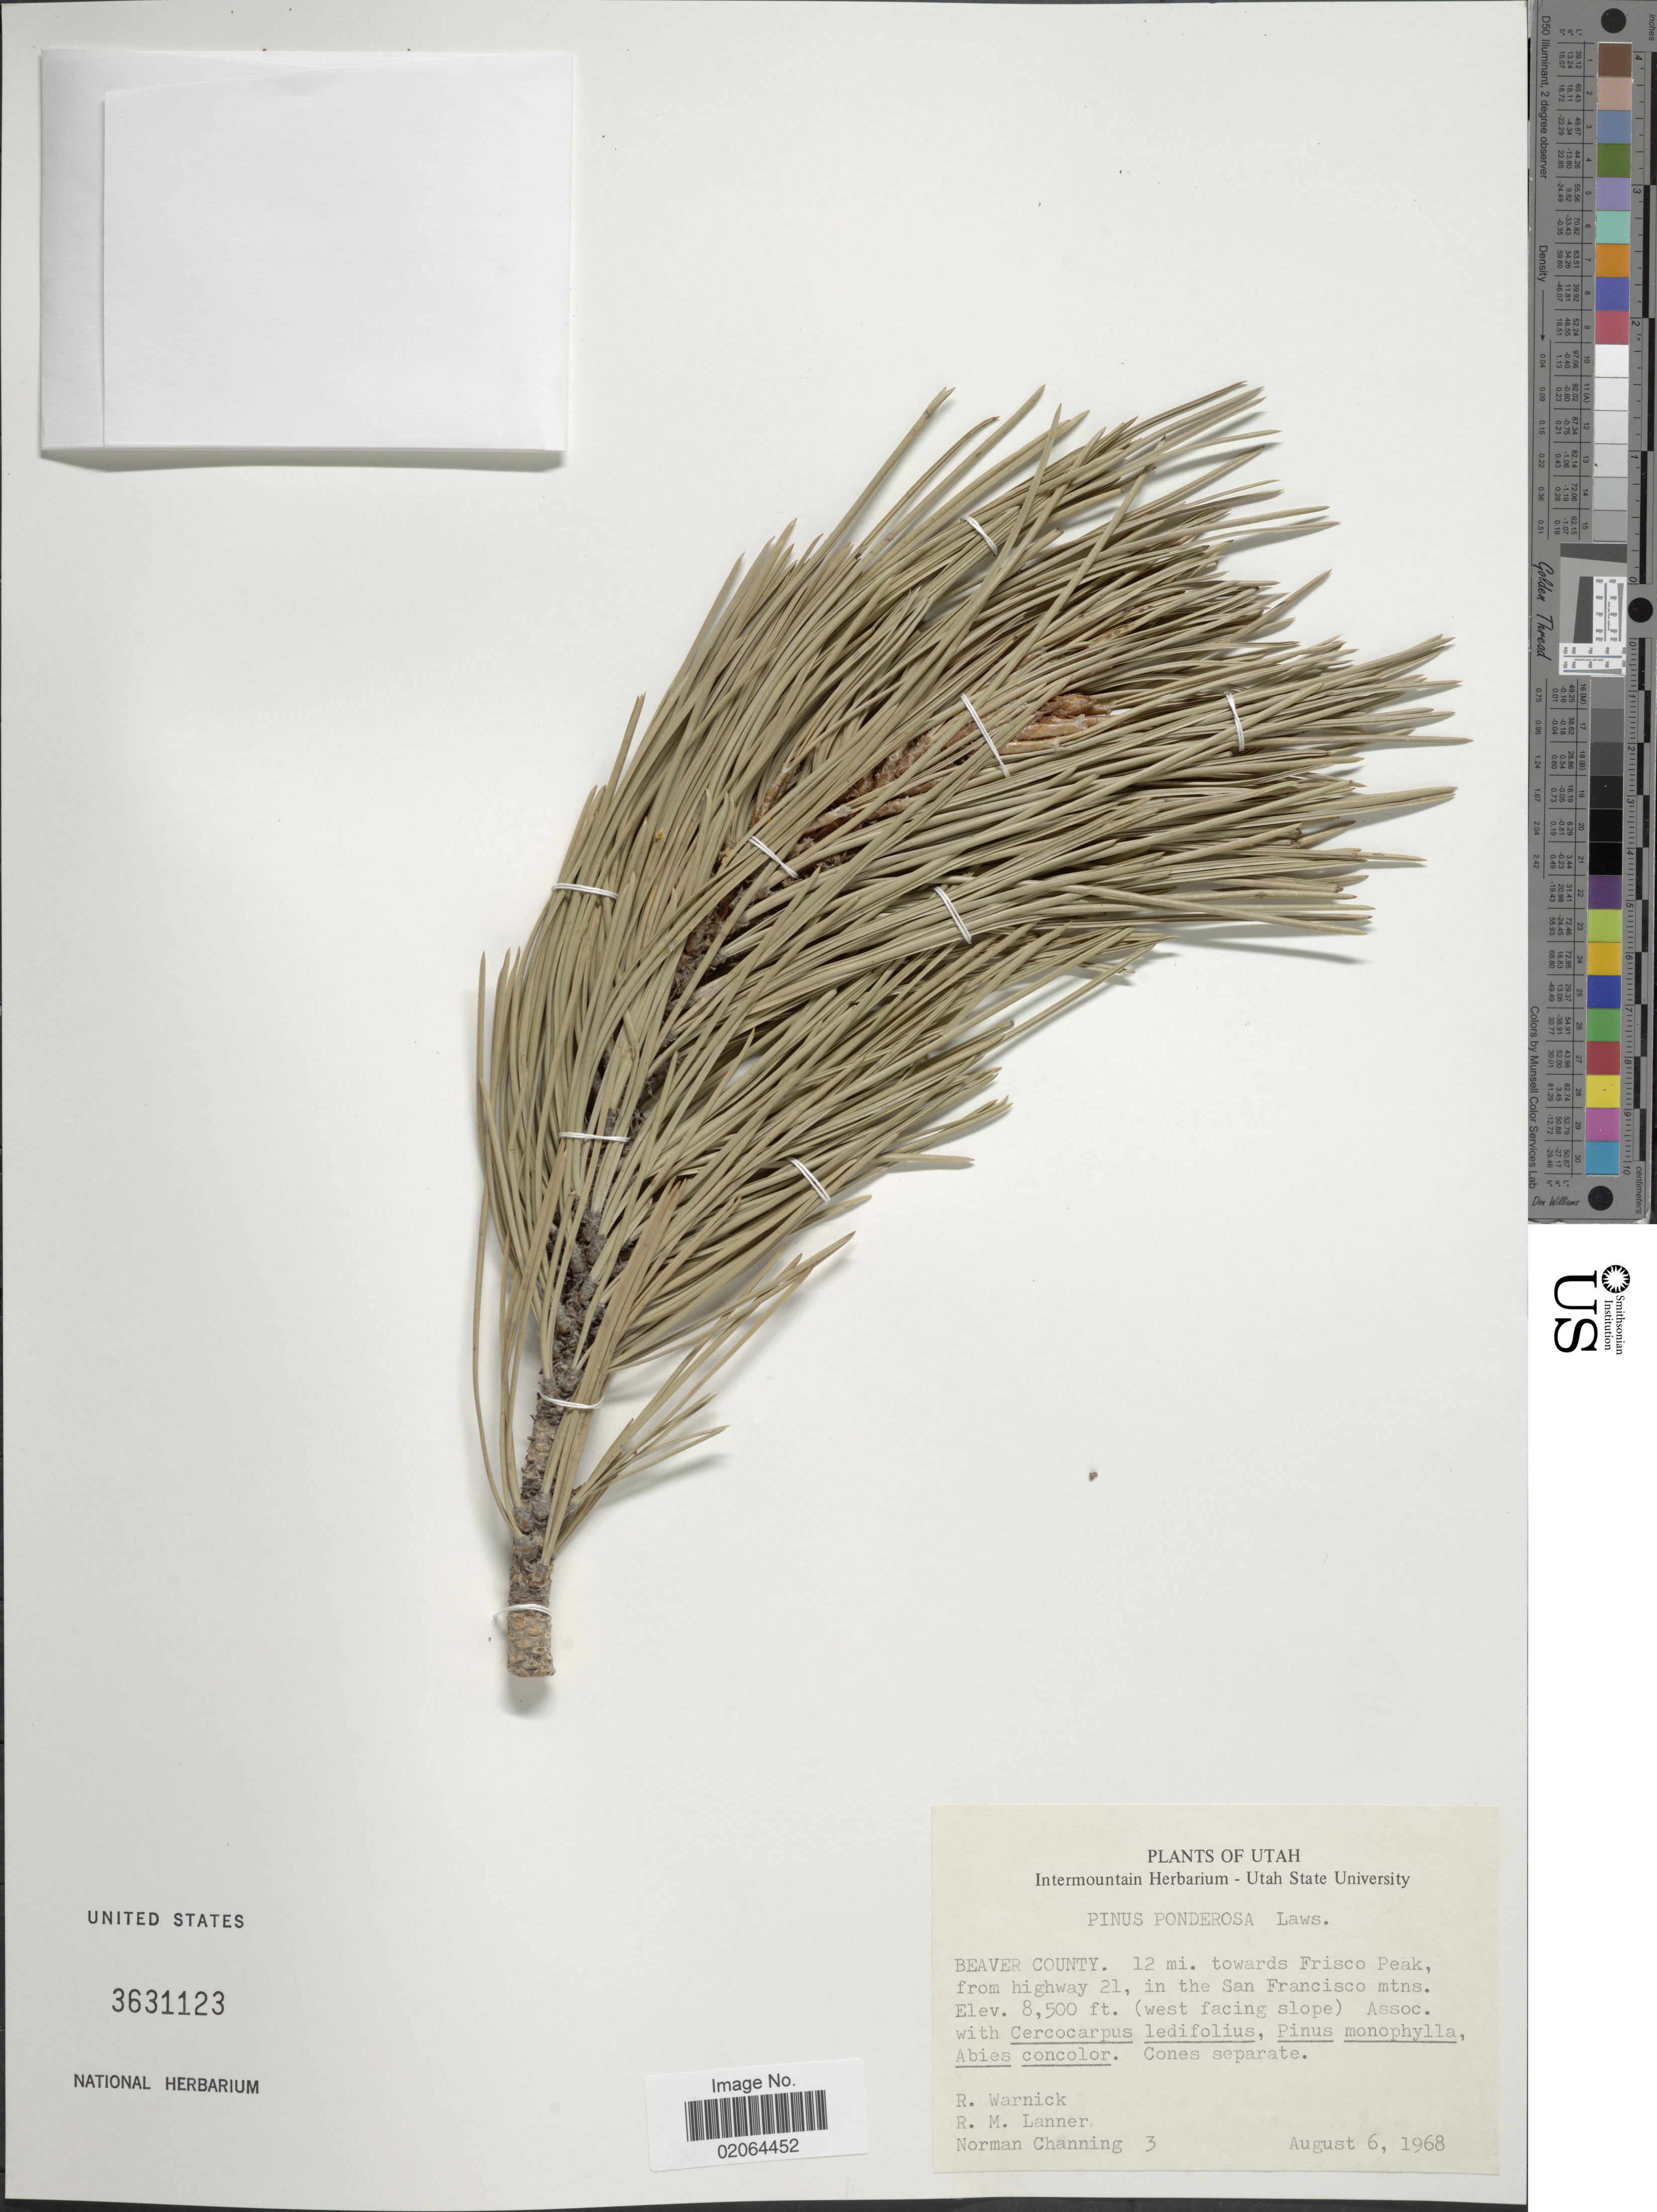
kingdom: Plantae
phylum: Tracheophyta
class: Pinopsida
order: Pinales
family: Pinaceae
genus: Pinus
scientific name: Pinus ponderosa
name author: Douglas ex C. Lawson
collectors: R. Warnick, R. Lanner & N. Channing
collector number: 3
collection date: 1968-08-06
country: United States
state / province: Utah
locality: Beaver County, 12 mi towards Frisco Peak, from highway 21, in the San Francisco Mtns.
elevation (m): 2591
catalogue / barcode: US 3631123